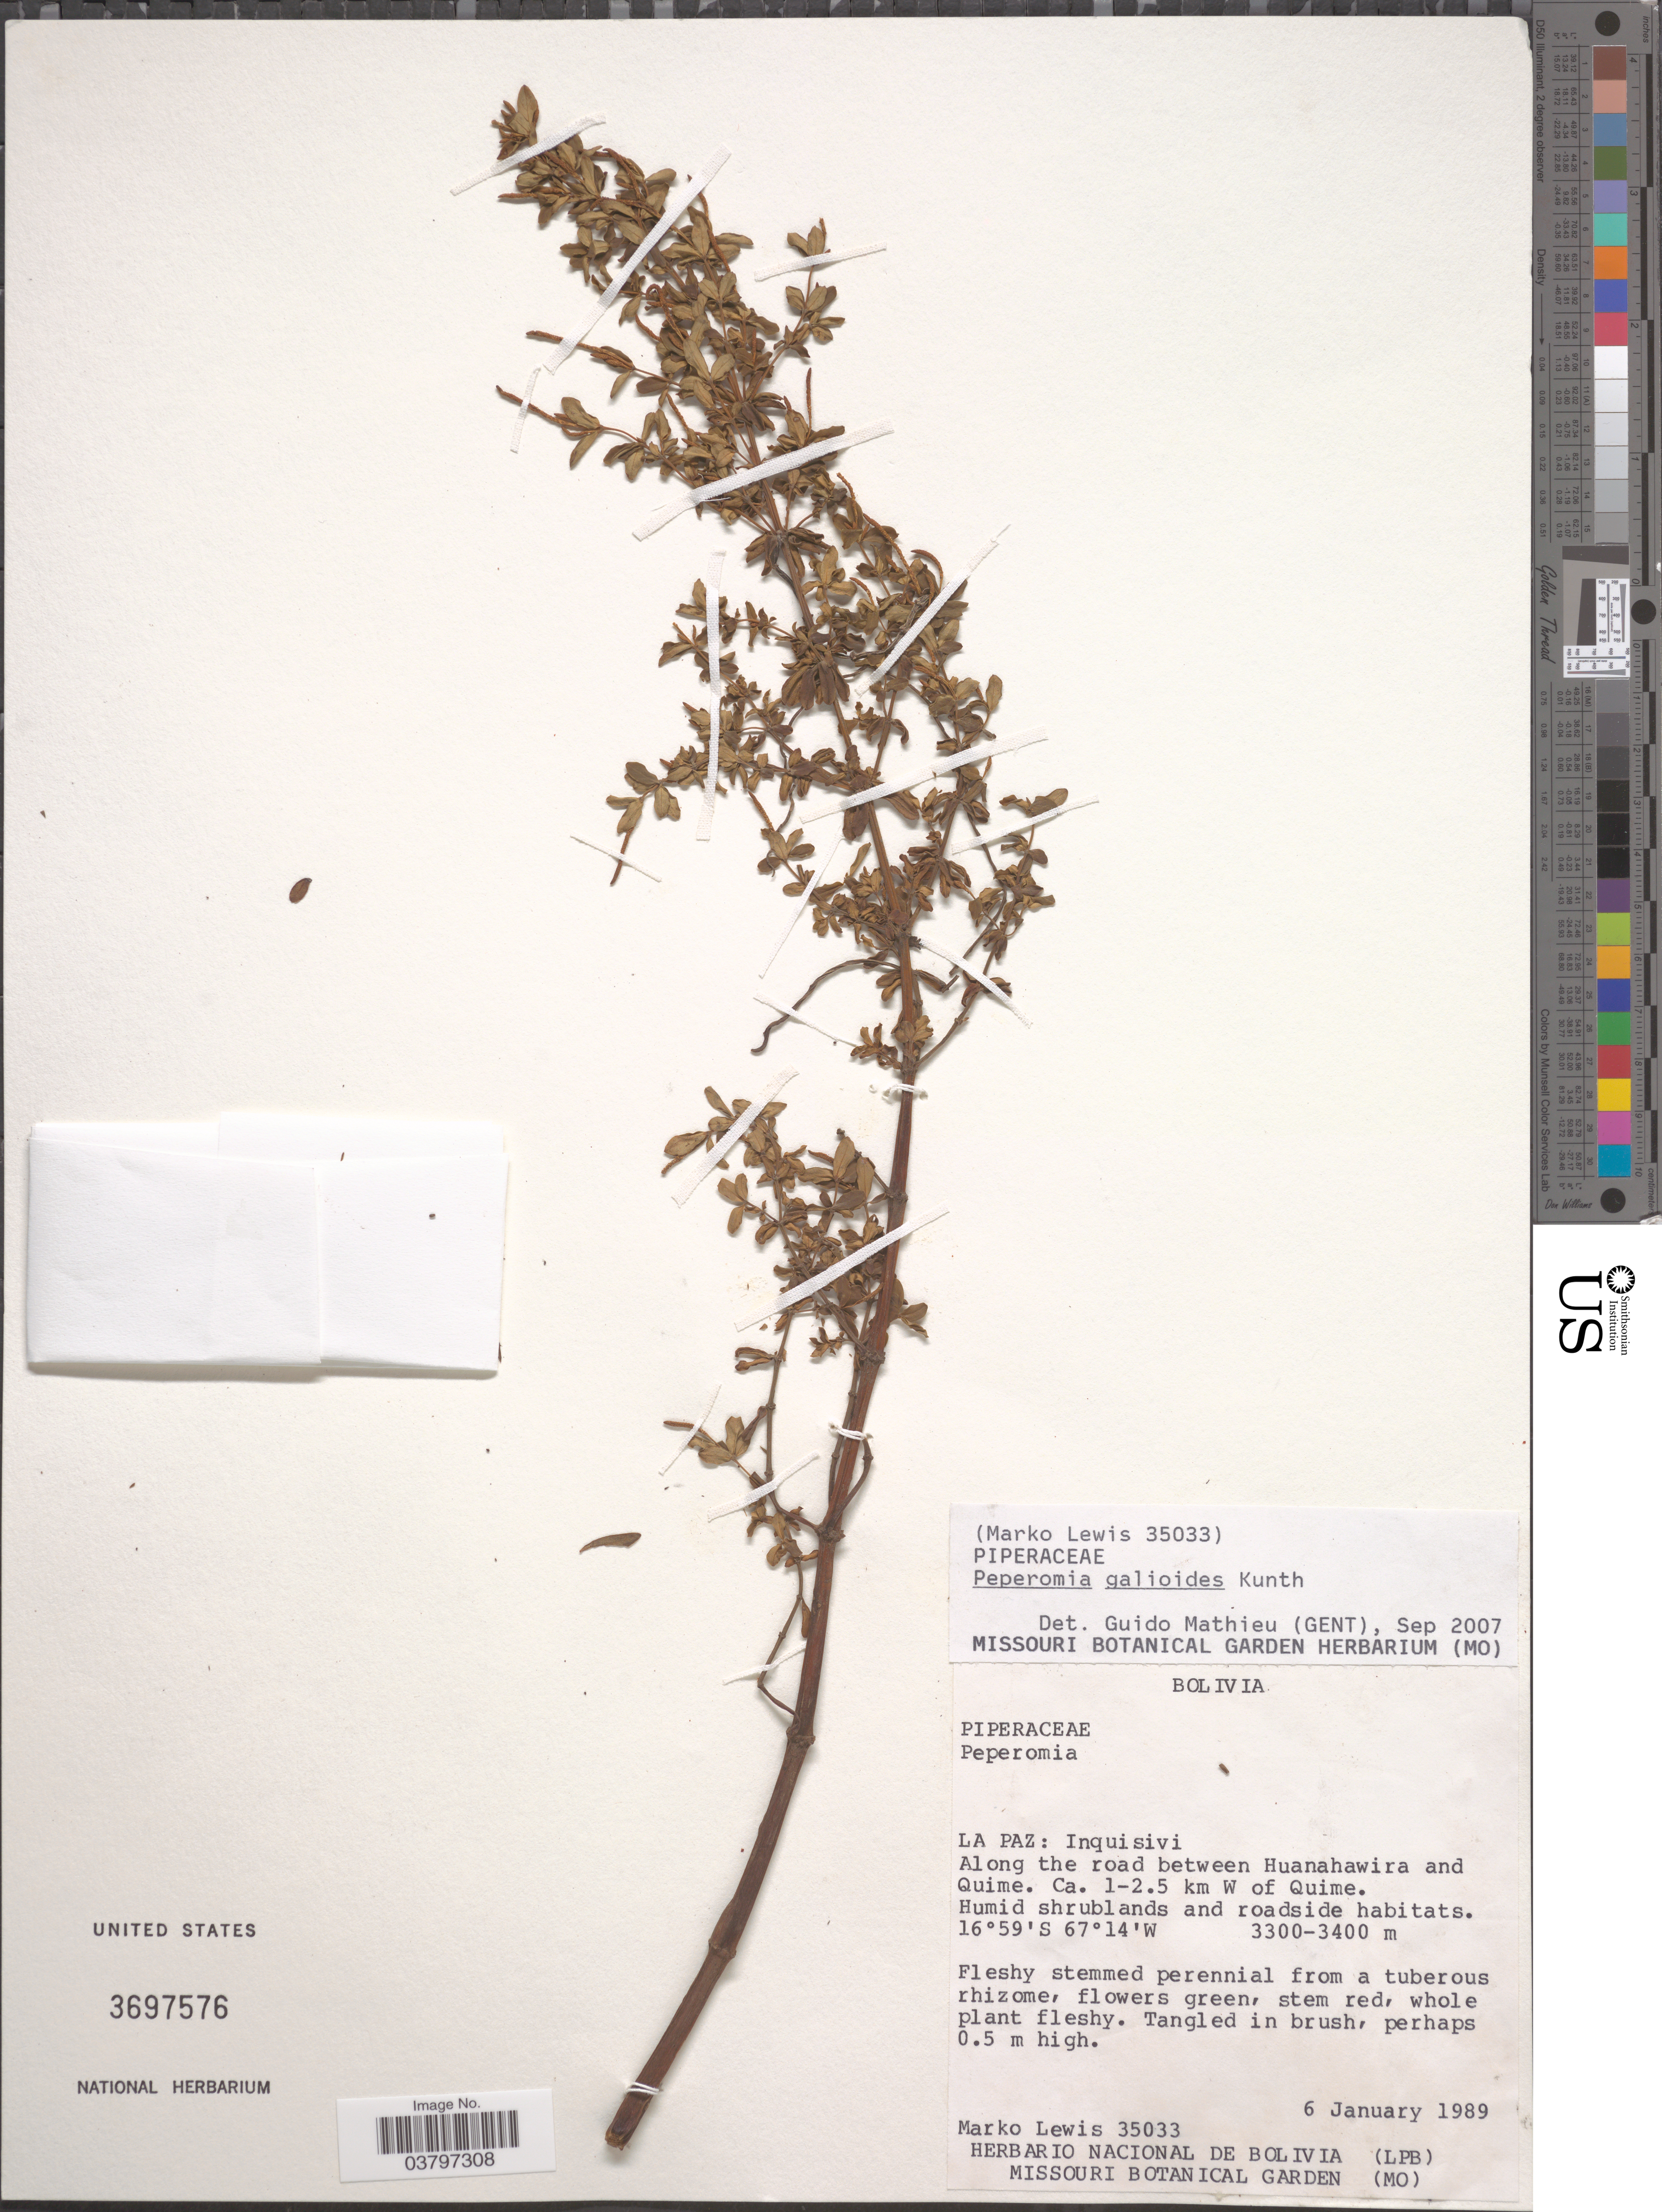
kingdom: Plantae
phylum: Tracheophyta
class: Magnoliopsida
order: Piperales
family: Piperaceae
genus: Peperomia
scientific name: Peperomia galioides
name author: Kunth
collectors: M. A. Lewis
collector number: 35033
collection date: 1989-01-06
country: Bolivia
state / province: La Paz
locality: Inquisivi. Along the road between Huanahawira and Quime. Ca. 1-2.5 km W of Quime.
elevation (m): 3300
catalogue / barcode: US 3697576